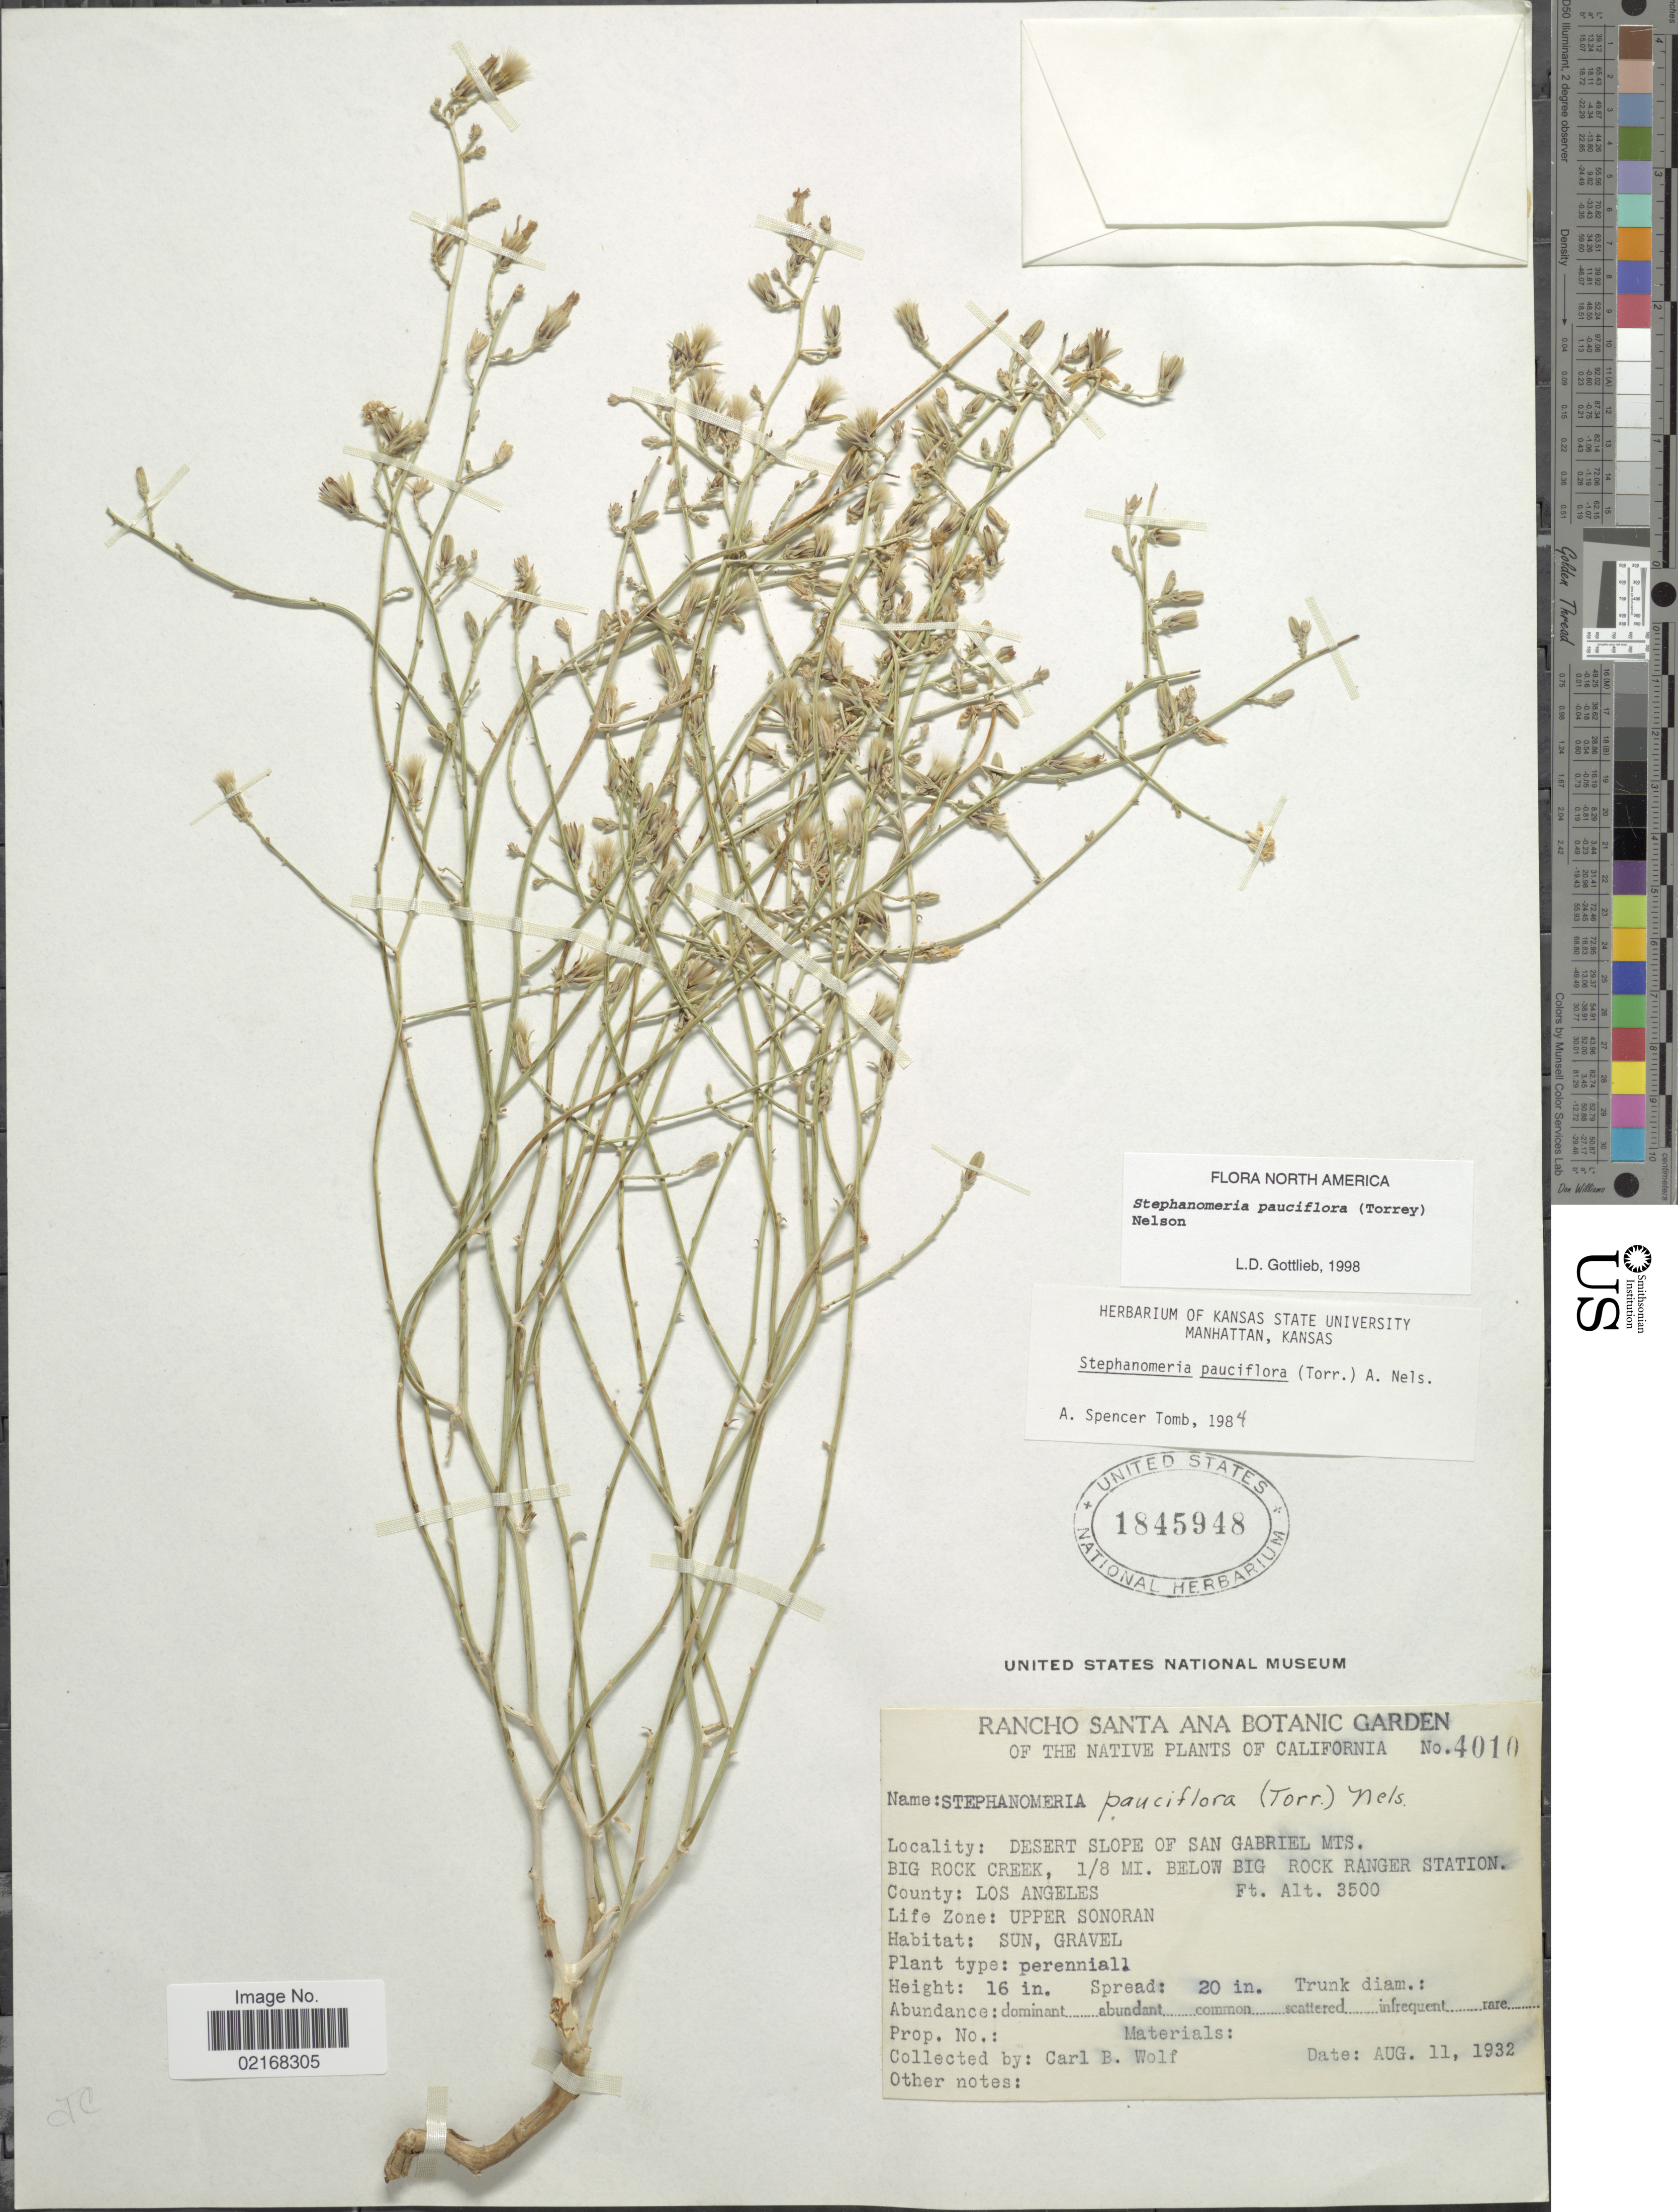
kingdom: Plantae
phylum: Tracheophyta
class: Magnoliopsida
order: Asterales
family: Asteraceae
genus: Stephanomeria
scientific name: Stephanomeria pauciflora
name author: (Torr.) A. Nelson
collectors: C. B. Wolf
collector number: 4010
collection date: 1932-08-11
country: United States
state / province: California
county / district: Los Angeles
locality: Desert Slope of San Gabriel Mts. Big Rock Creek, 1/8 mi. below Big Rock Ranger Station. County: Los Angeles. Upper Sonoran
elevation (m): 1067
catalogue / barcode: US 1845948